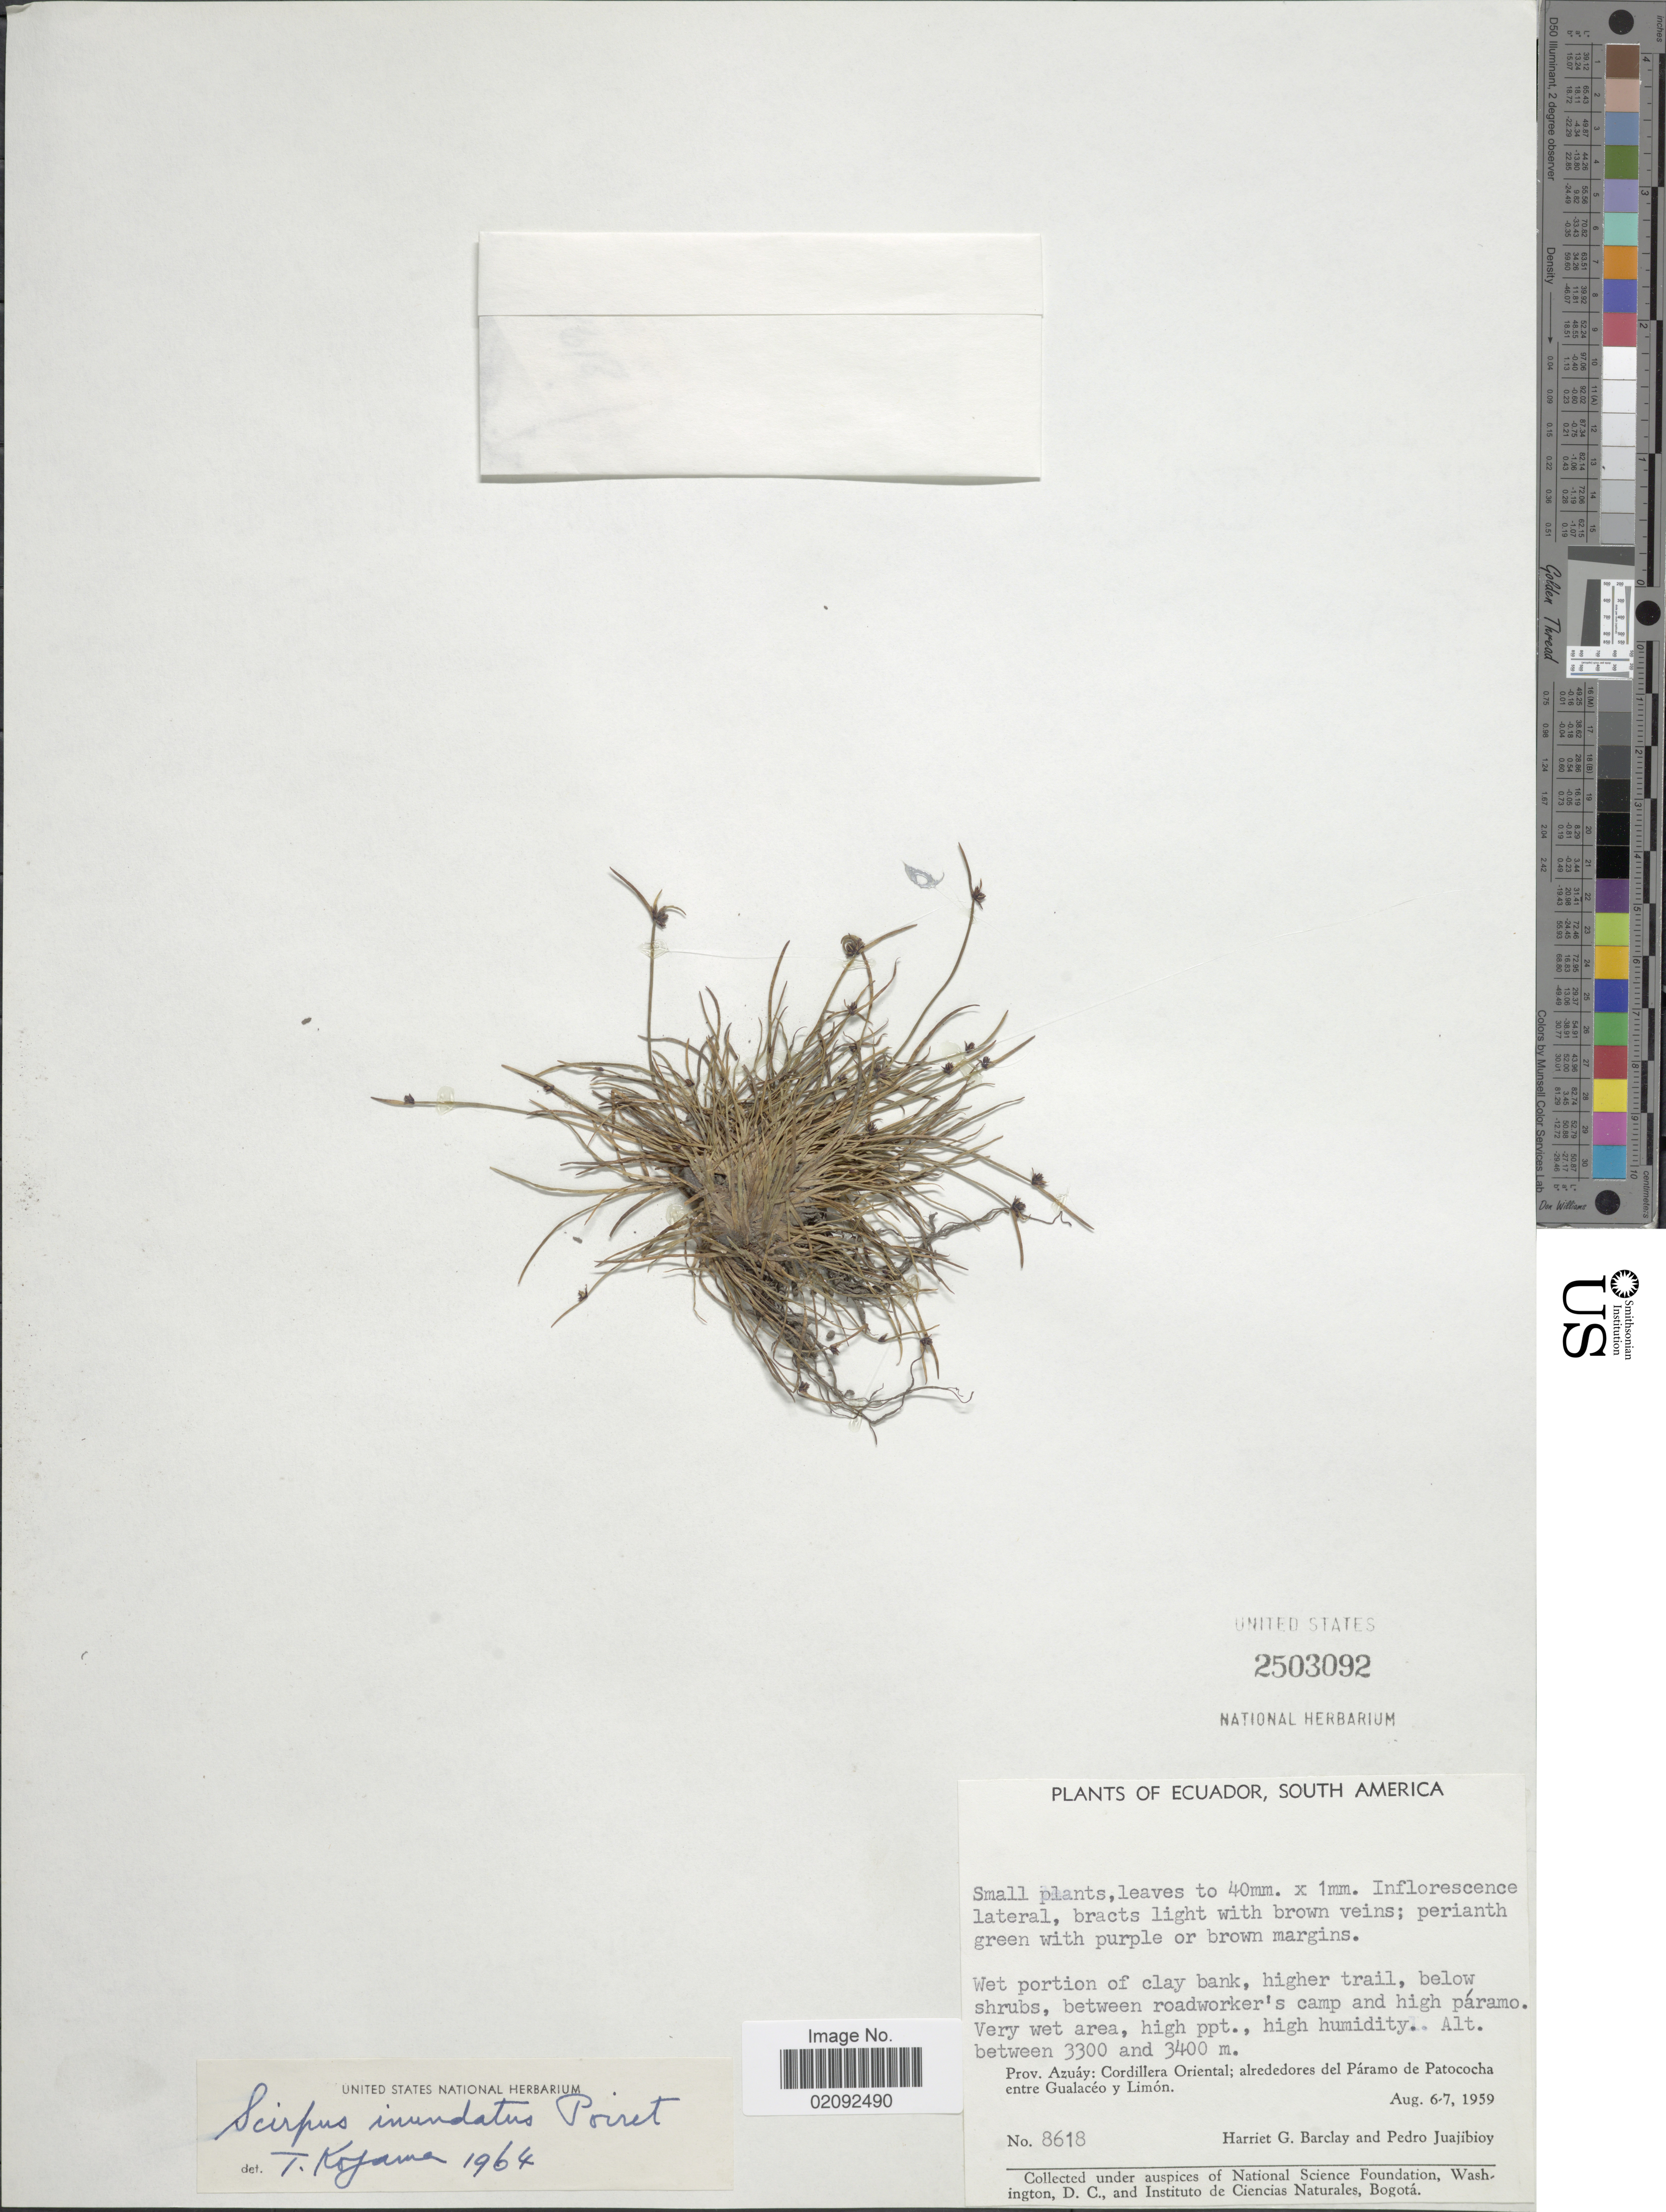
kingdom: Plantae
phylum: Tracheophyta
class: Liliopsida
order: Poales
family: Cyperaceae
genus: Isolepis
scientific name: Isolepis nigricans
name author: Kunth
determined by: Strong, Mark T., (BOT), Smithsonian Institution - National Museum of Natural History (UNITED STATES)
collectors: H. G. Barclay & P. Juajibioy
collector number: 8618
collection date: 1959-08-06/1959-08-07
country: Ecuador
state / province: Azuay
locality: Cordillerqa Oriental; alrededores del Paramo de Patacocha entre Gualaceo y Limon, between roadworker's camp and high paramo.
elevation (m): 3300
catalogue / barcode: US 2503092